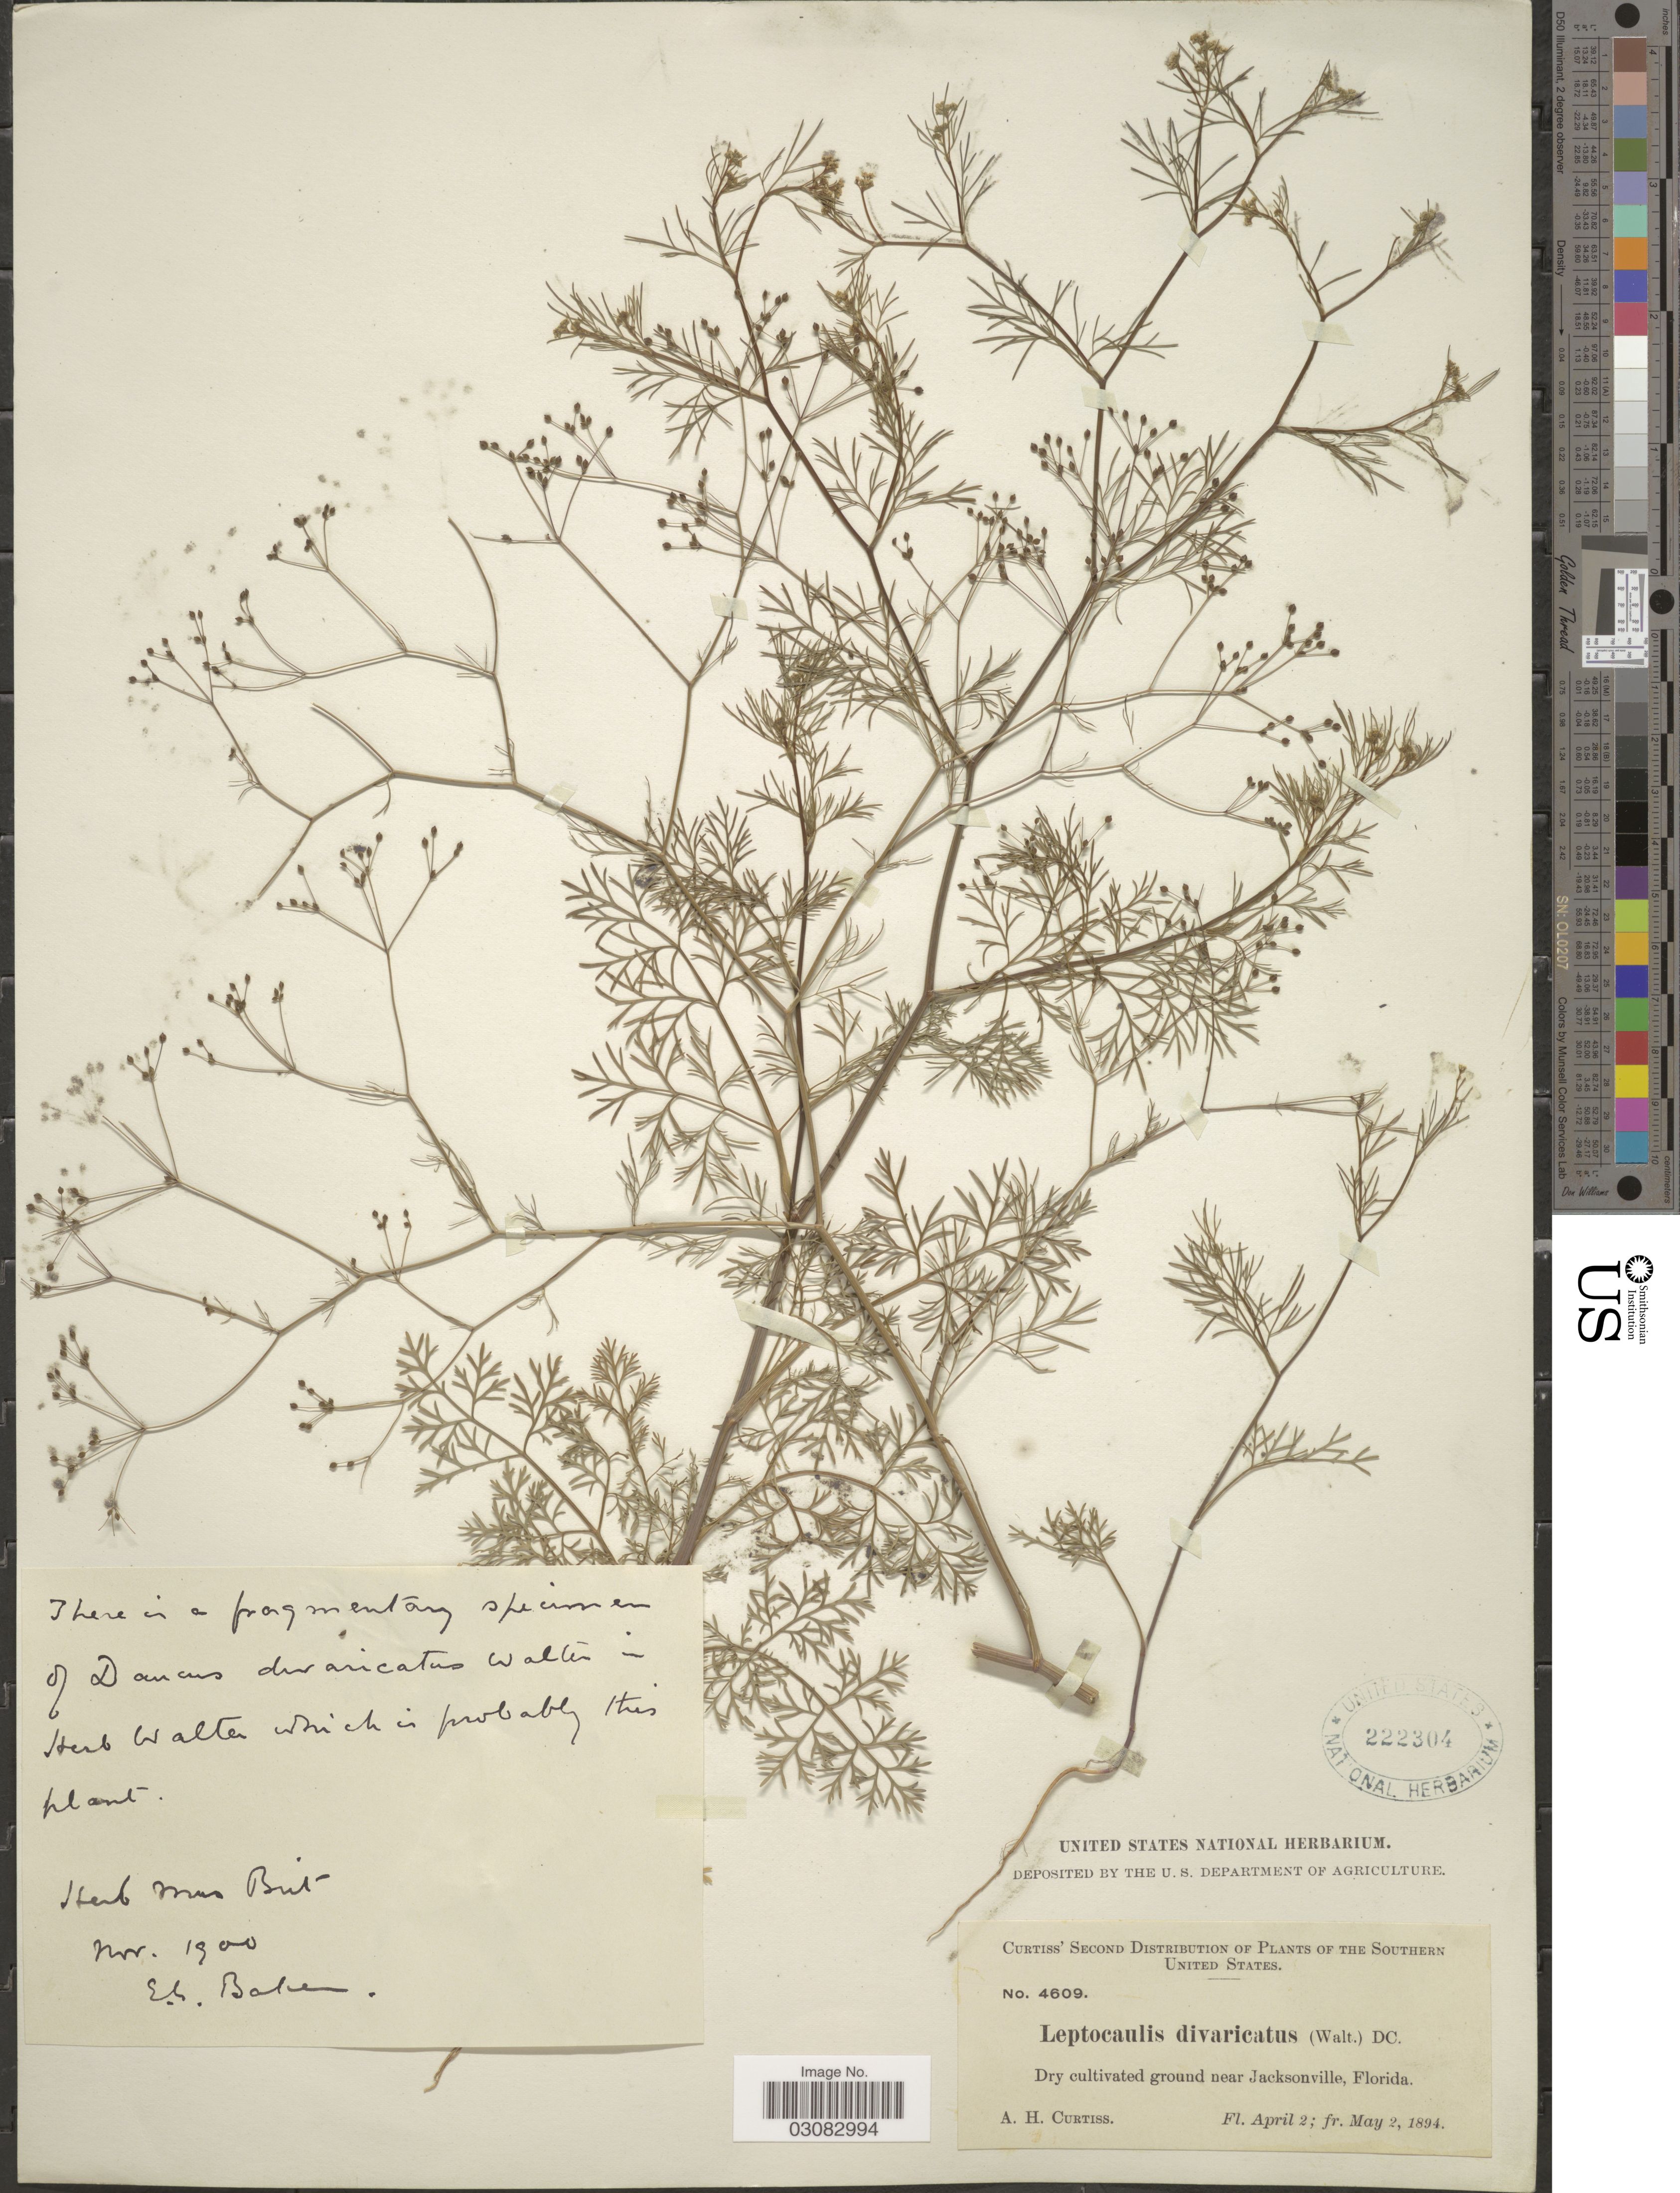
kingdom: Plantae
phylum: Tracheophyta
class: Magnoliopsida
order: Apiales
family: Apiaceae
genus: Spermolepis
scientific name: Spermolepis divaricata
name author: (Walter) Raf.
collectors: A. H. Curtiss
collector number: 4609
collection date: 1894-04-02/1894-05-02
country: United States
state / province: Florida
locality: The Southern United States, Dry cultivated ground near Jacksonville.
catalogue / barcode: US 222304